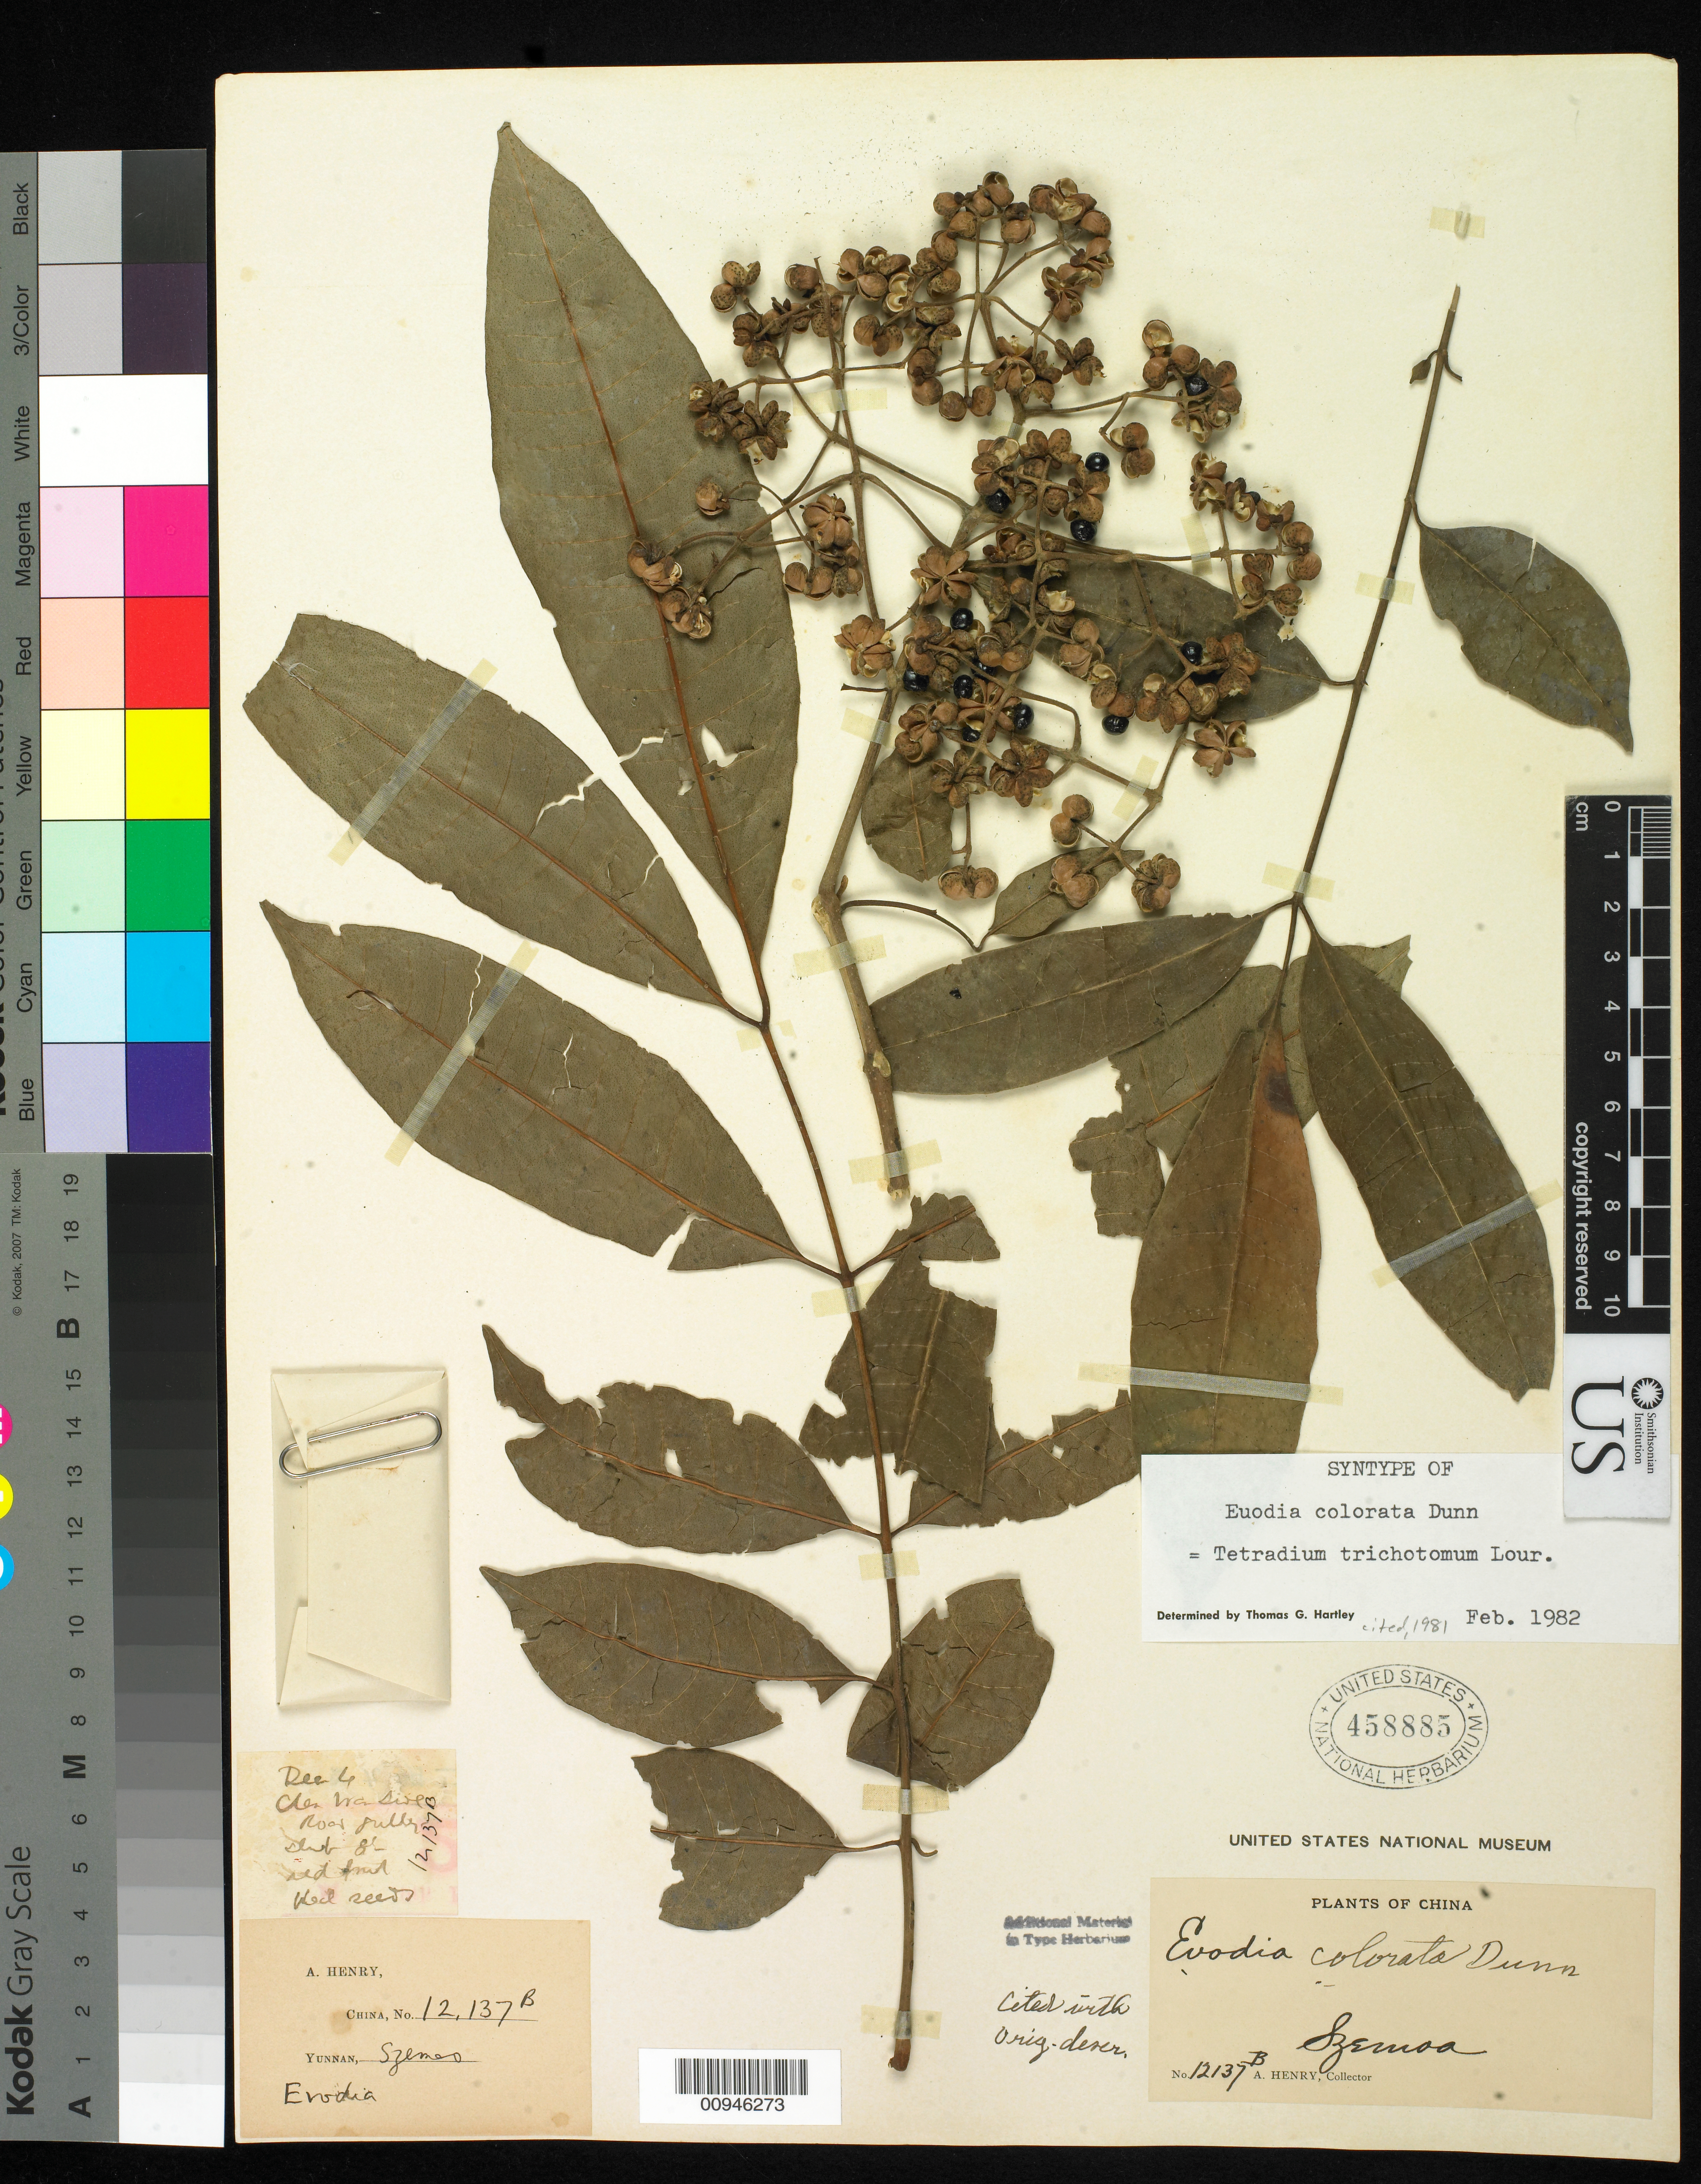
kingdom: Plantae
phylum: Tracheophyta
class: Magnoliopsida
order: Sapindales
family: Rutaceae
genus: Euodia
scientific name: Euodia colorata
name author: Dunn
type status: Syntype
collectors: A. Henry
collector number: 12137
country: China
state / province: Yunnan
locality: Szemao.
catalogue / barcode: US 458885